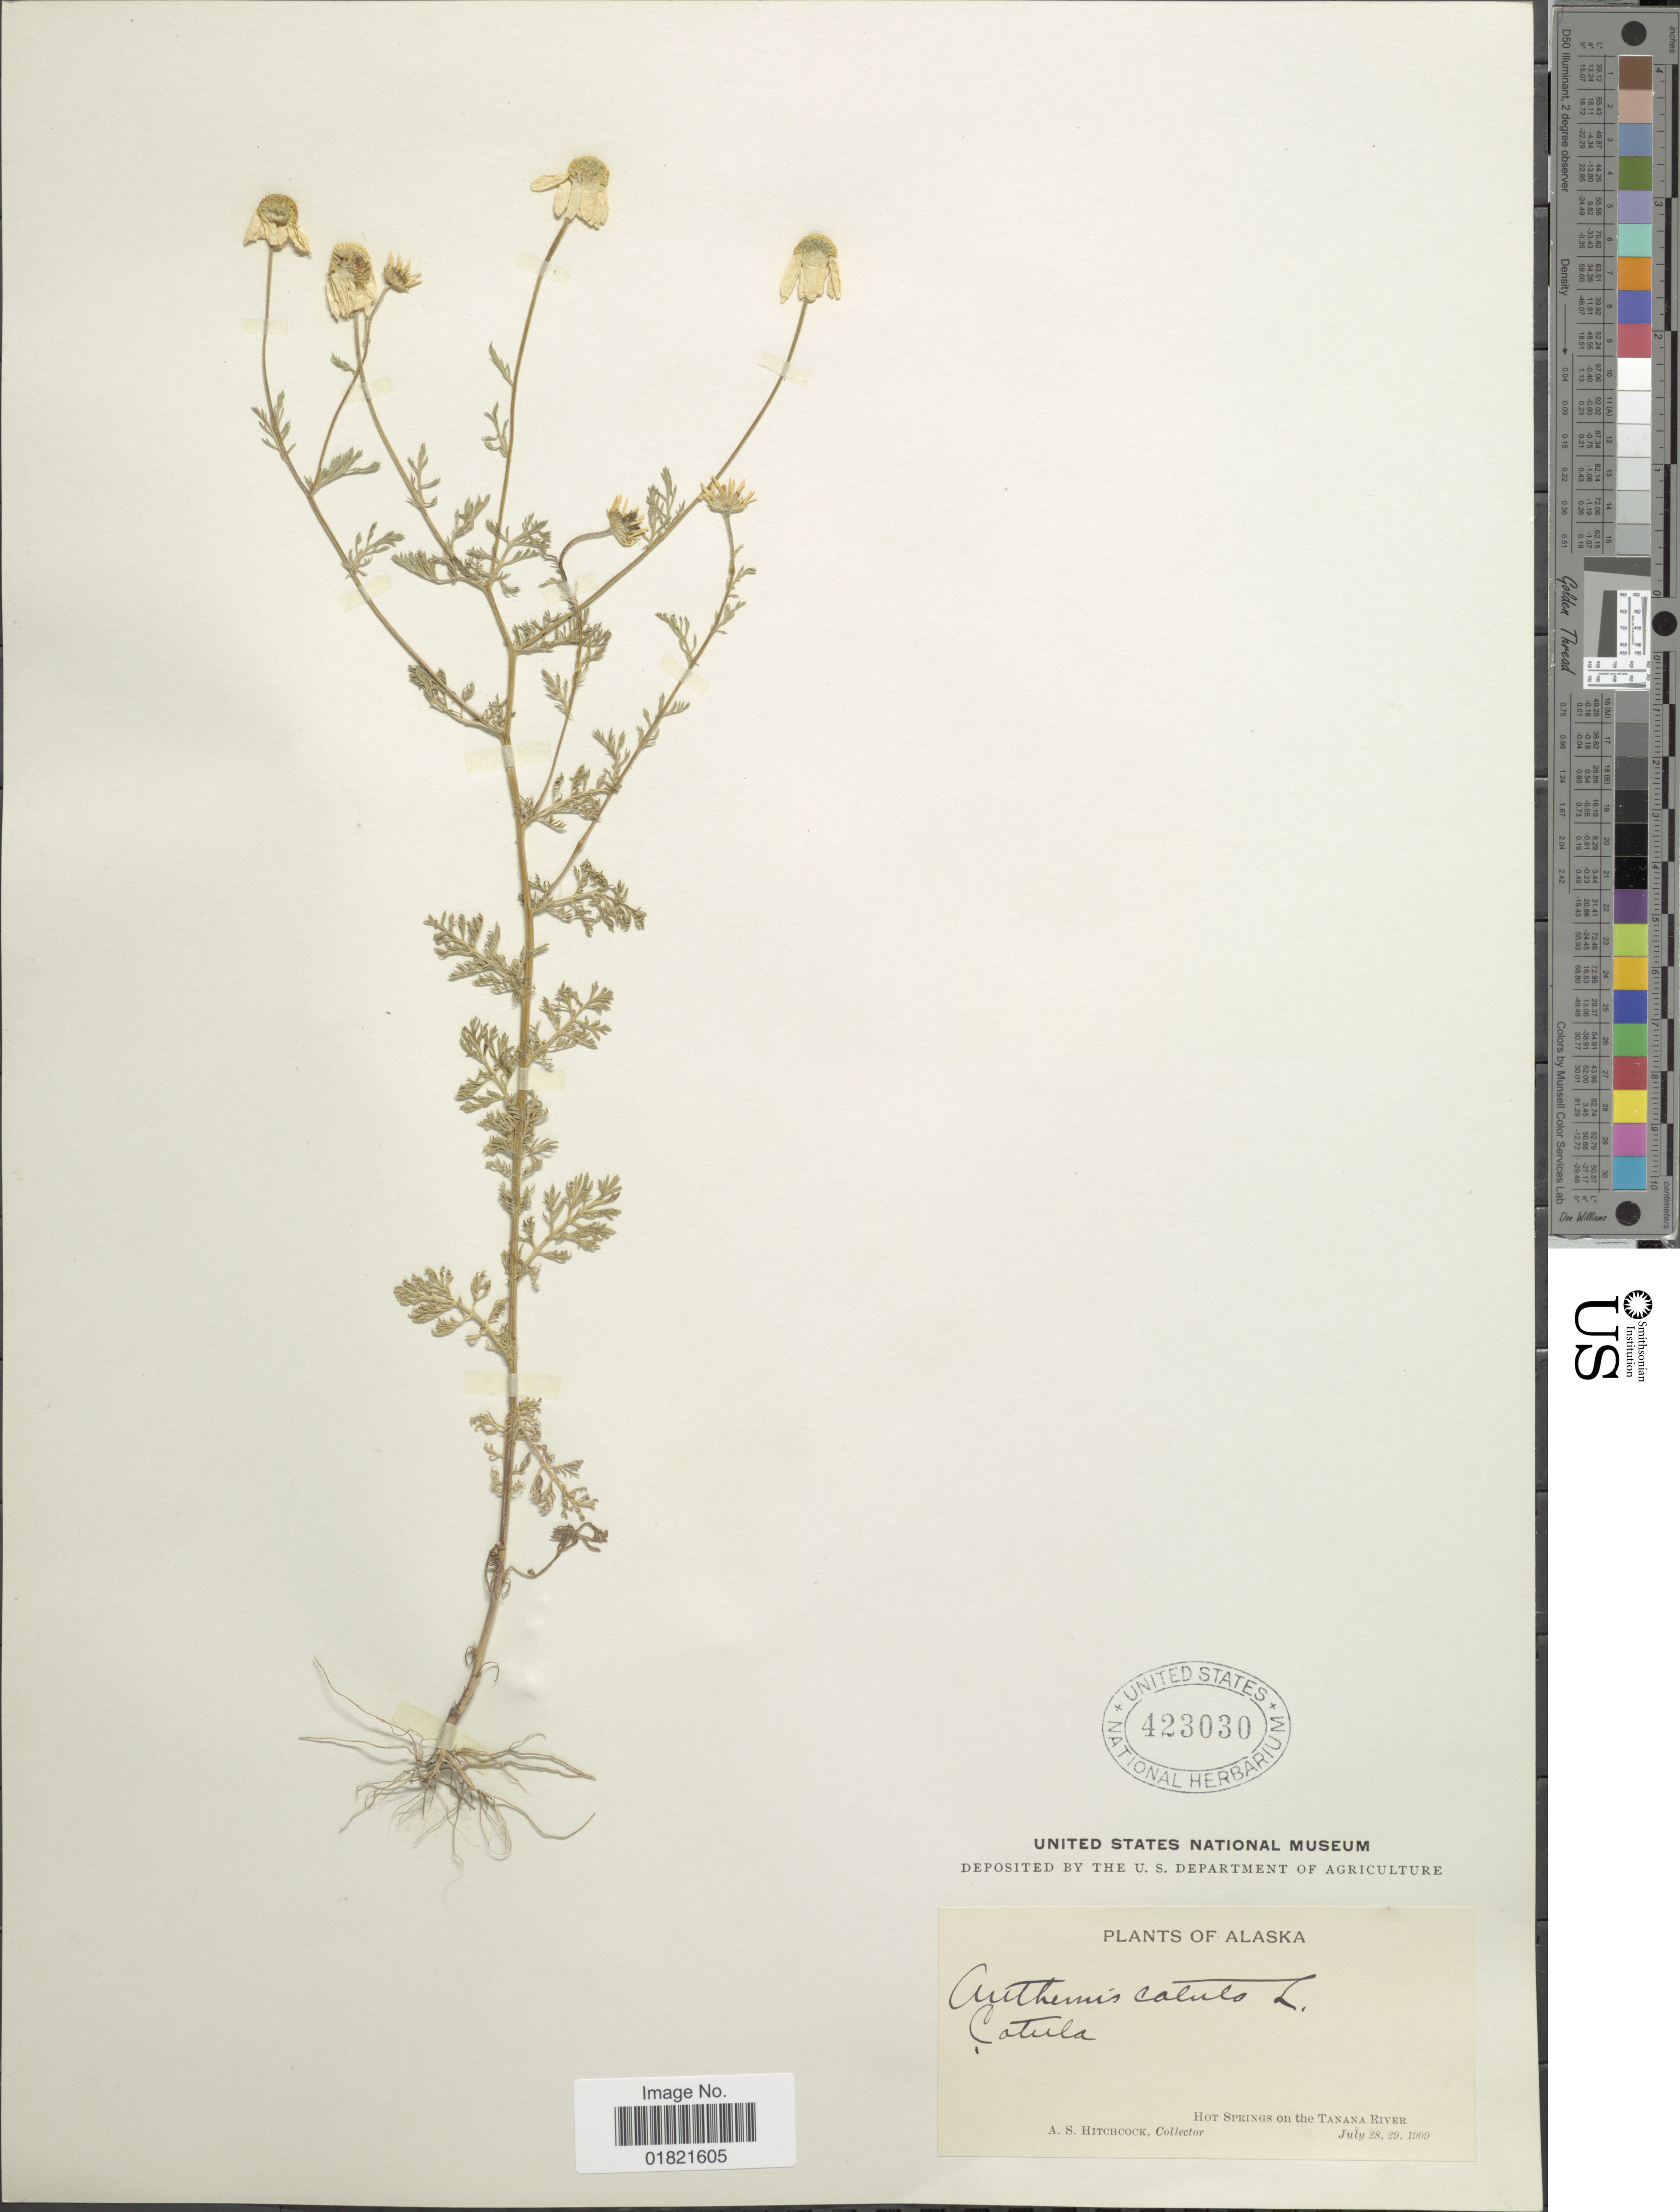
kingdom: Plantae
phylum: Tracheophyta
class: Magnoliopsida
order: Asterales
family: Asteraceae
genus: Anthemis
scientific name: Anthemis cotula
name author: L.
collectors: A. S. Hitchcock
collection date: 1909-07-28/1909-07-29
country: United States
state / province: Alaska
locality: Hot Springs on the Tanana River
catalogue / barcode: US 423030